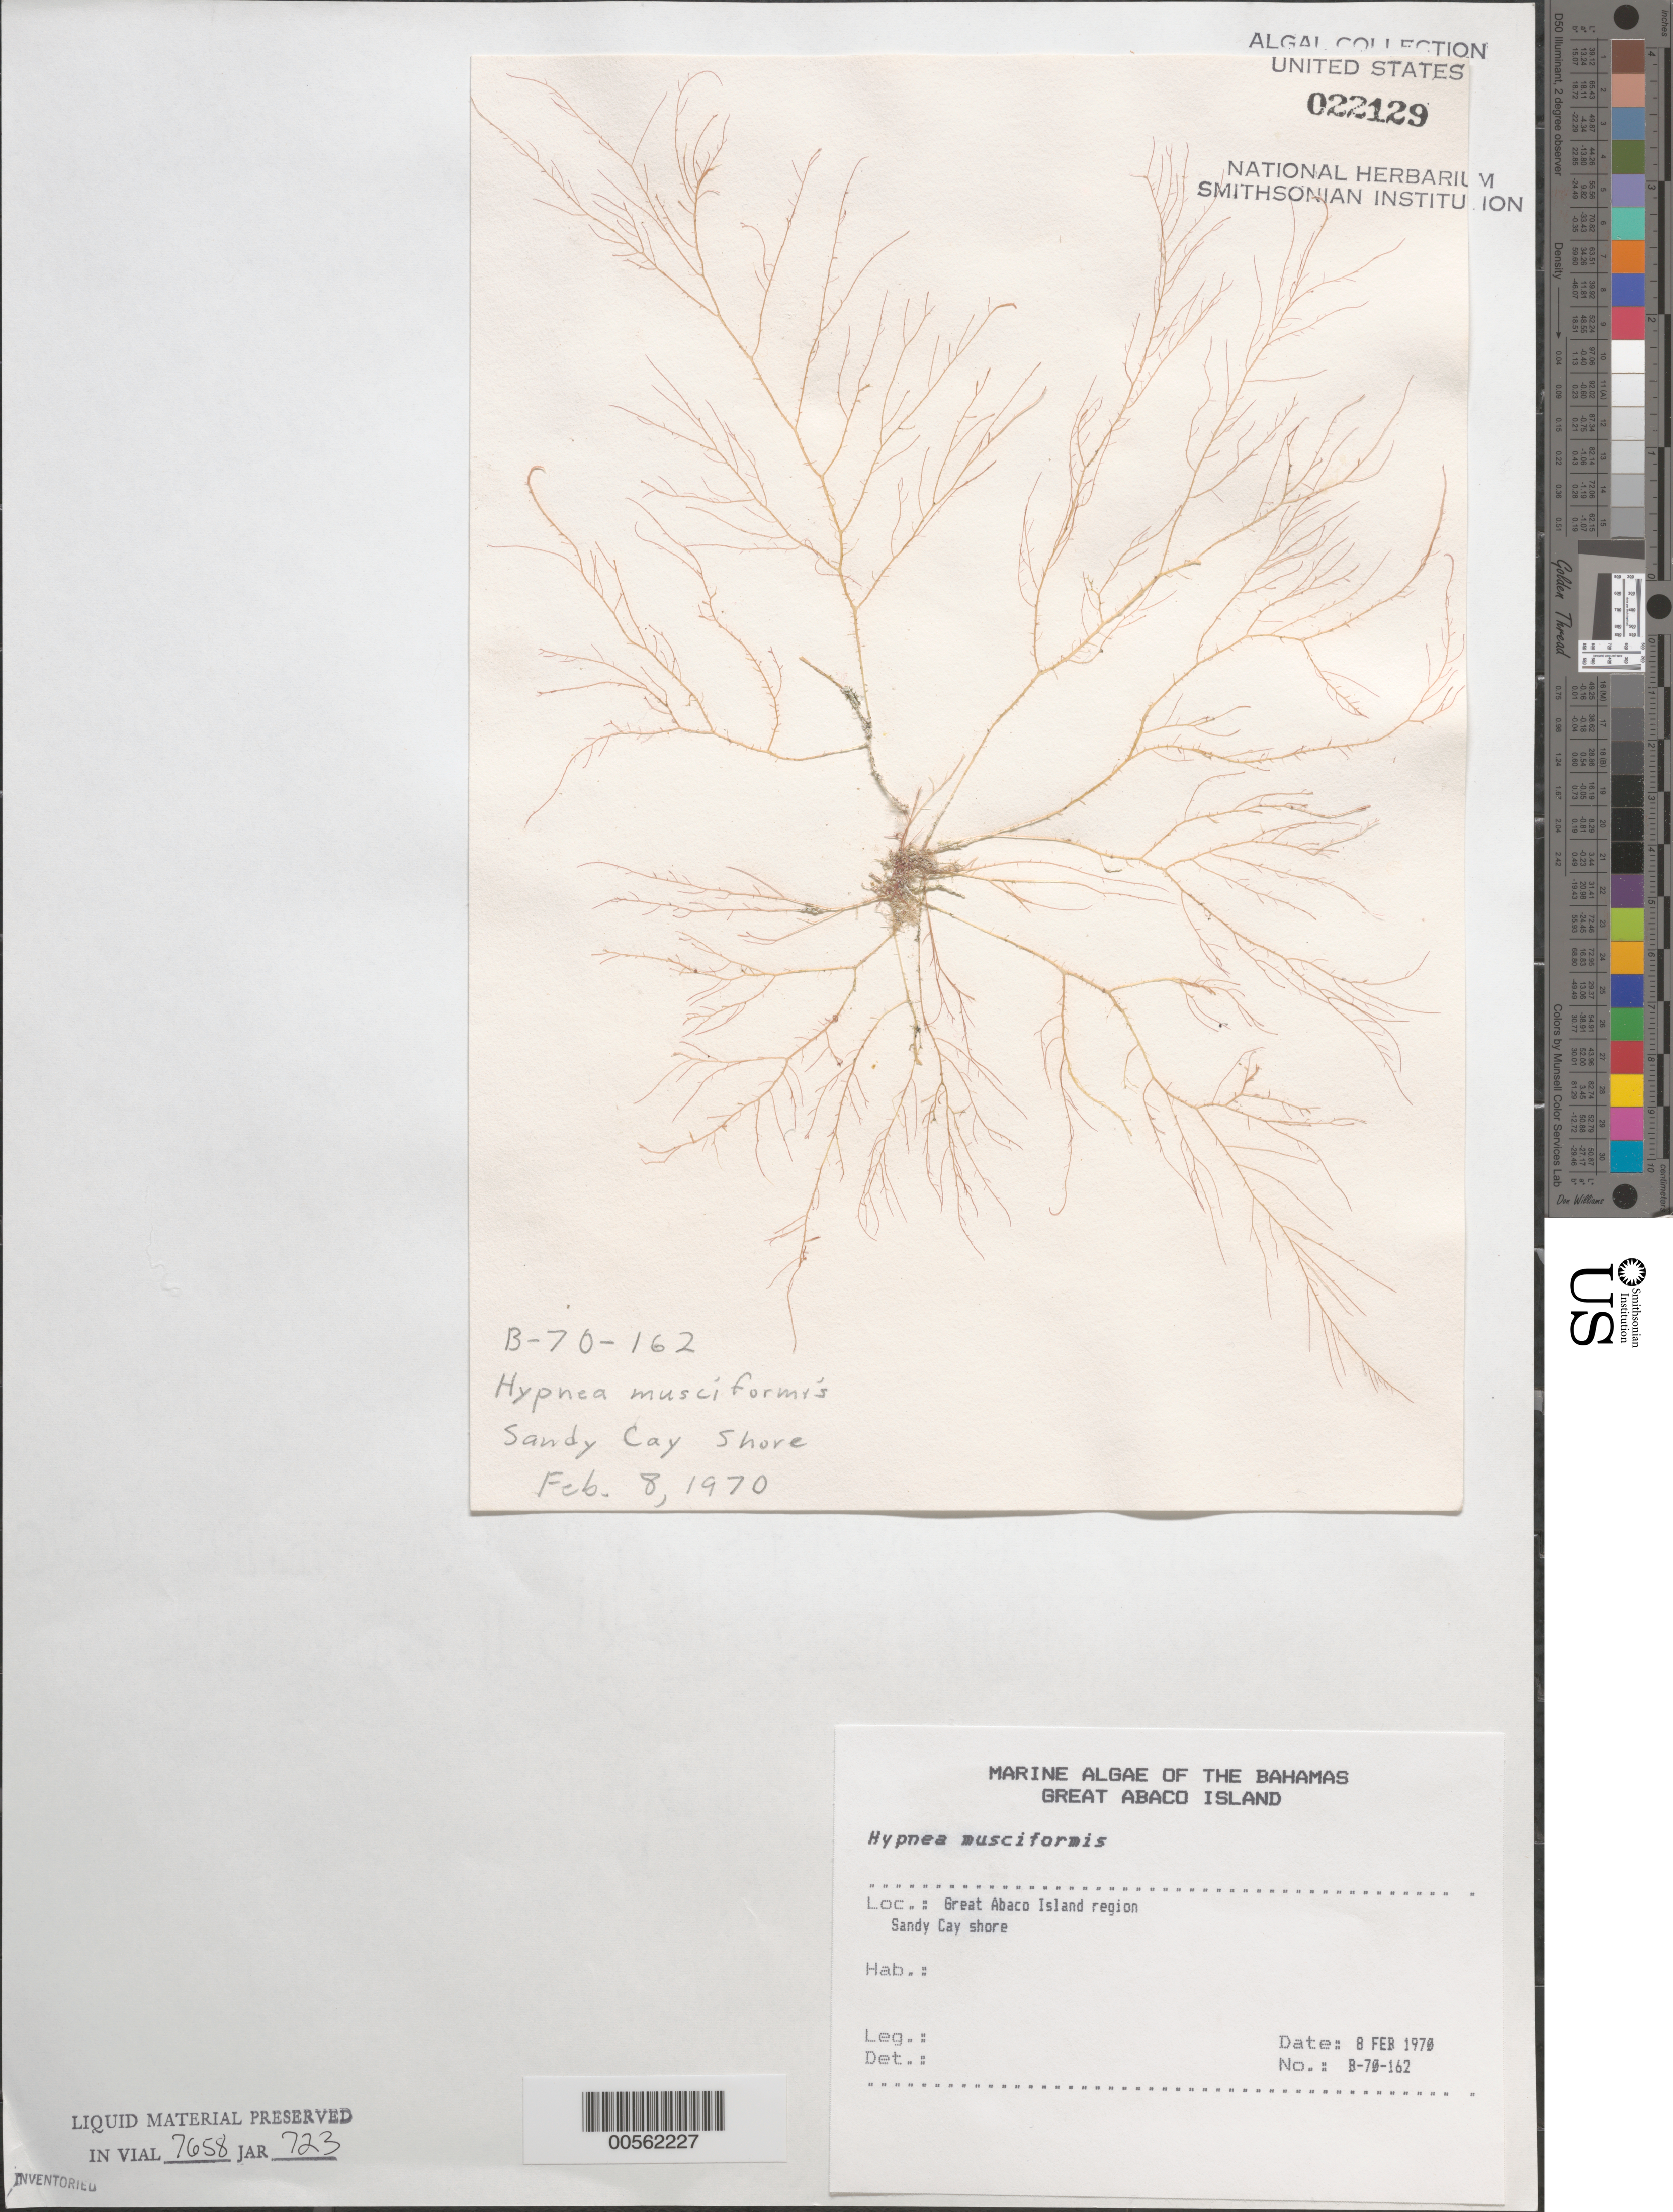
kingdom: Plantae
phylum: Rhodophyta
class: Florideophyceae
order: Gigartinales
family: Cystocloniaceae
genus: Hypnea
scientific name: Hypnea musciformis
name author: (Wulfen) J.V.Lamouroux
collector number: B-70-162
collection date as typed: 08 Feb 1970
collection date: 1970-02-08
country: Bahamas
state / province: Abaco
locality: Sandy cay, great abaco island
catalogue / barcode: US 22129